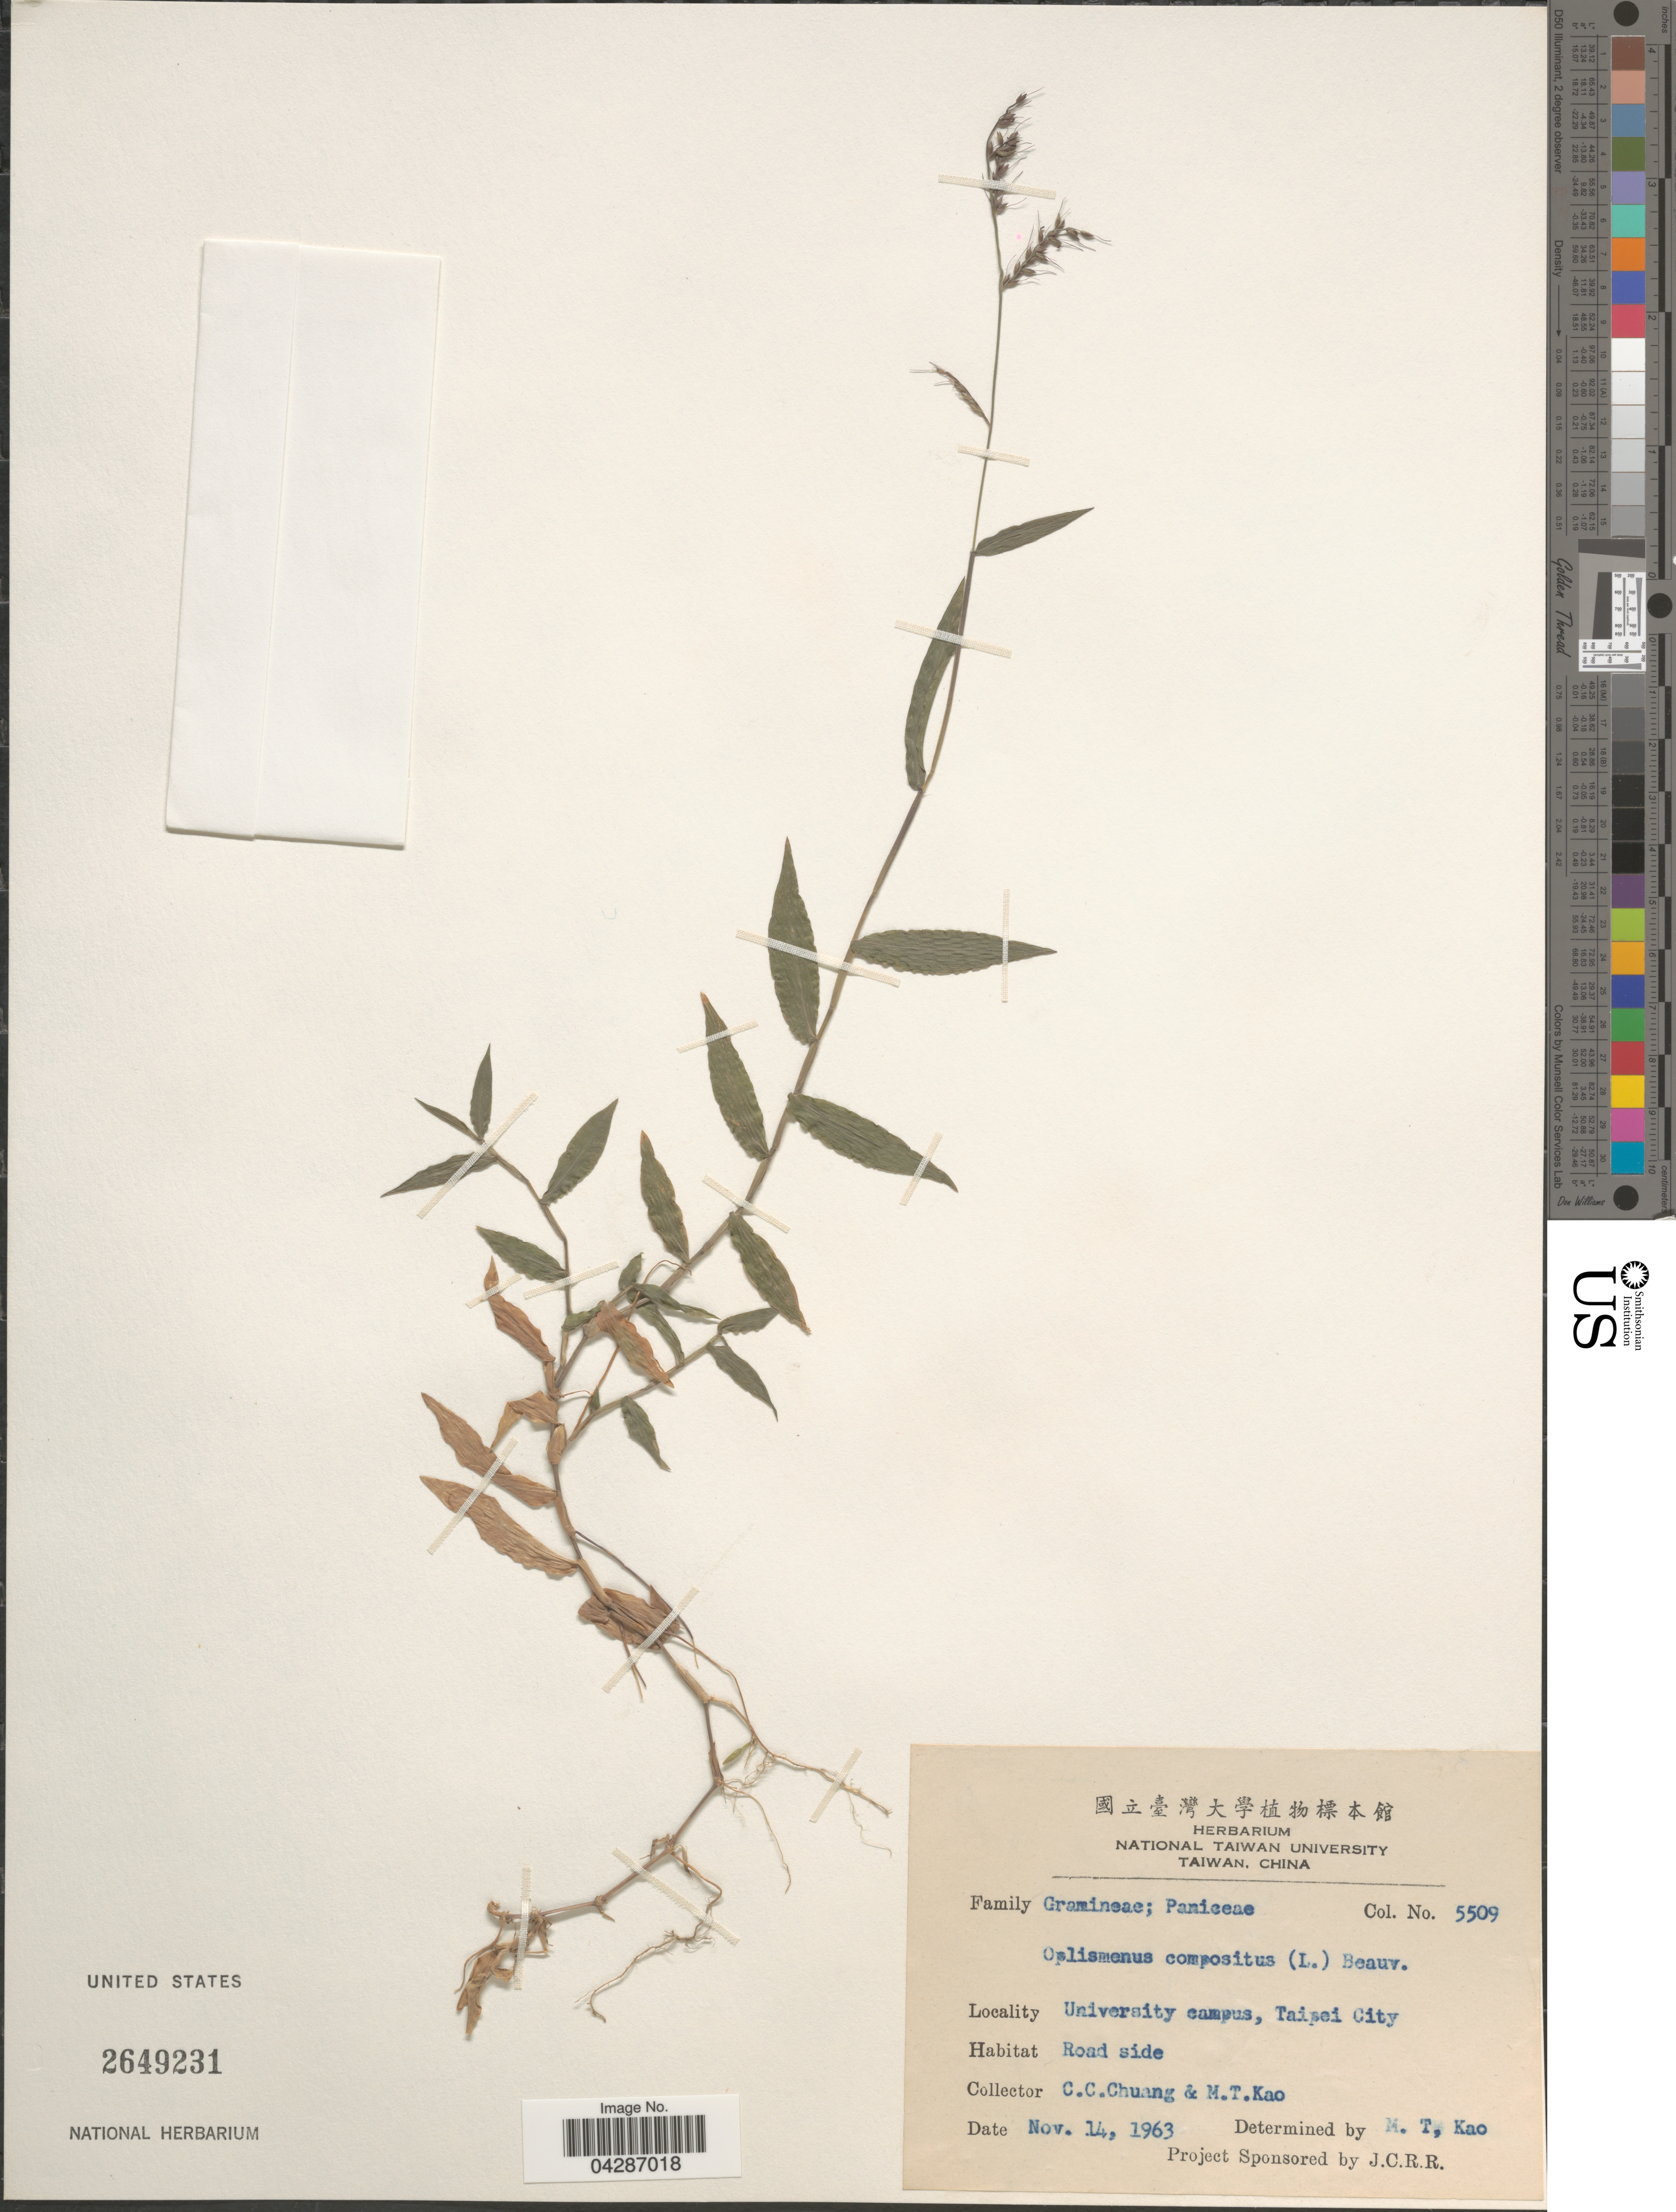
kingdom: Plantae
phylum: Tracheophyta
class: Liliopsida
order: Poales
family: Poaceae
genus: Oplismenus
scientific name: Oplismenus compositus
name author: (L.) P. Beauv.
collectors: C. C. Chuang & M. T. Kao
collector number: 5509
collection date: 1963-11-14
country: Taiwan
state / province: Taipei City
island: Taiwan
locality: University campus, Taipei City. Road side.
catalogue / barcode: US 2649231